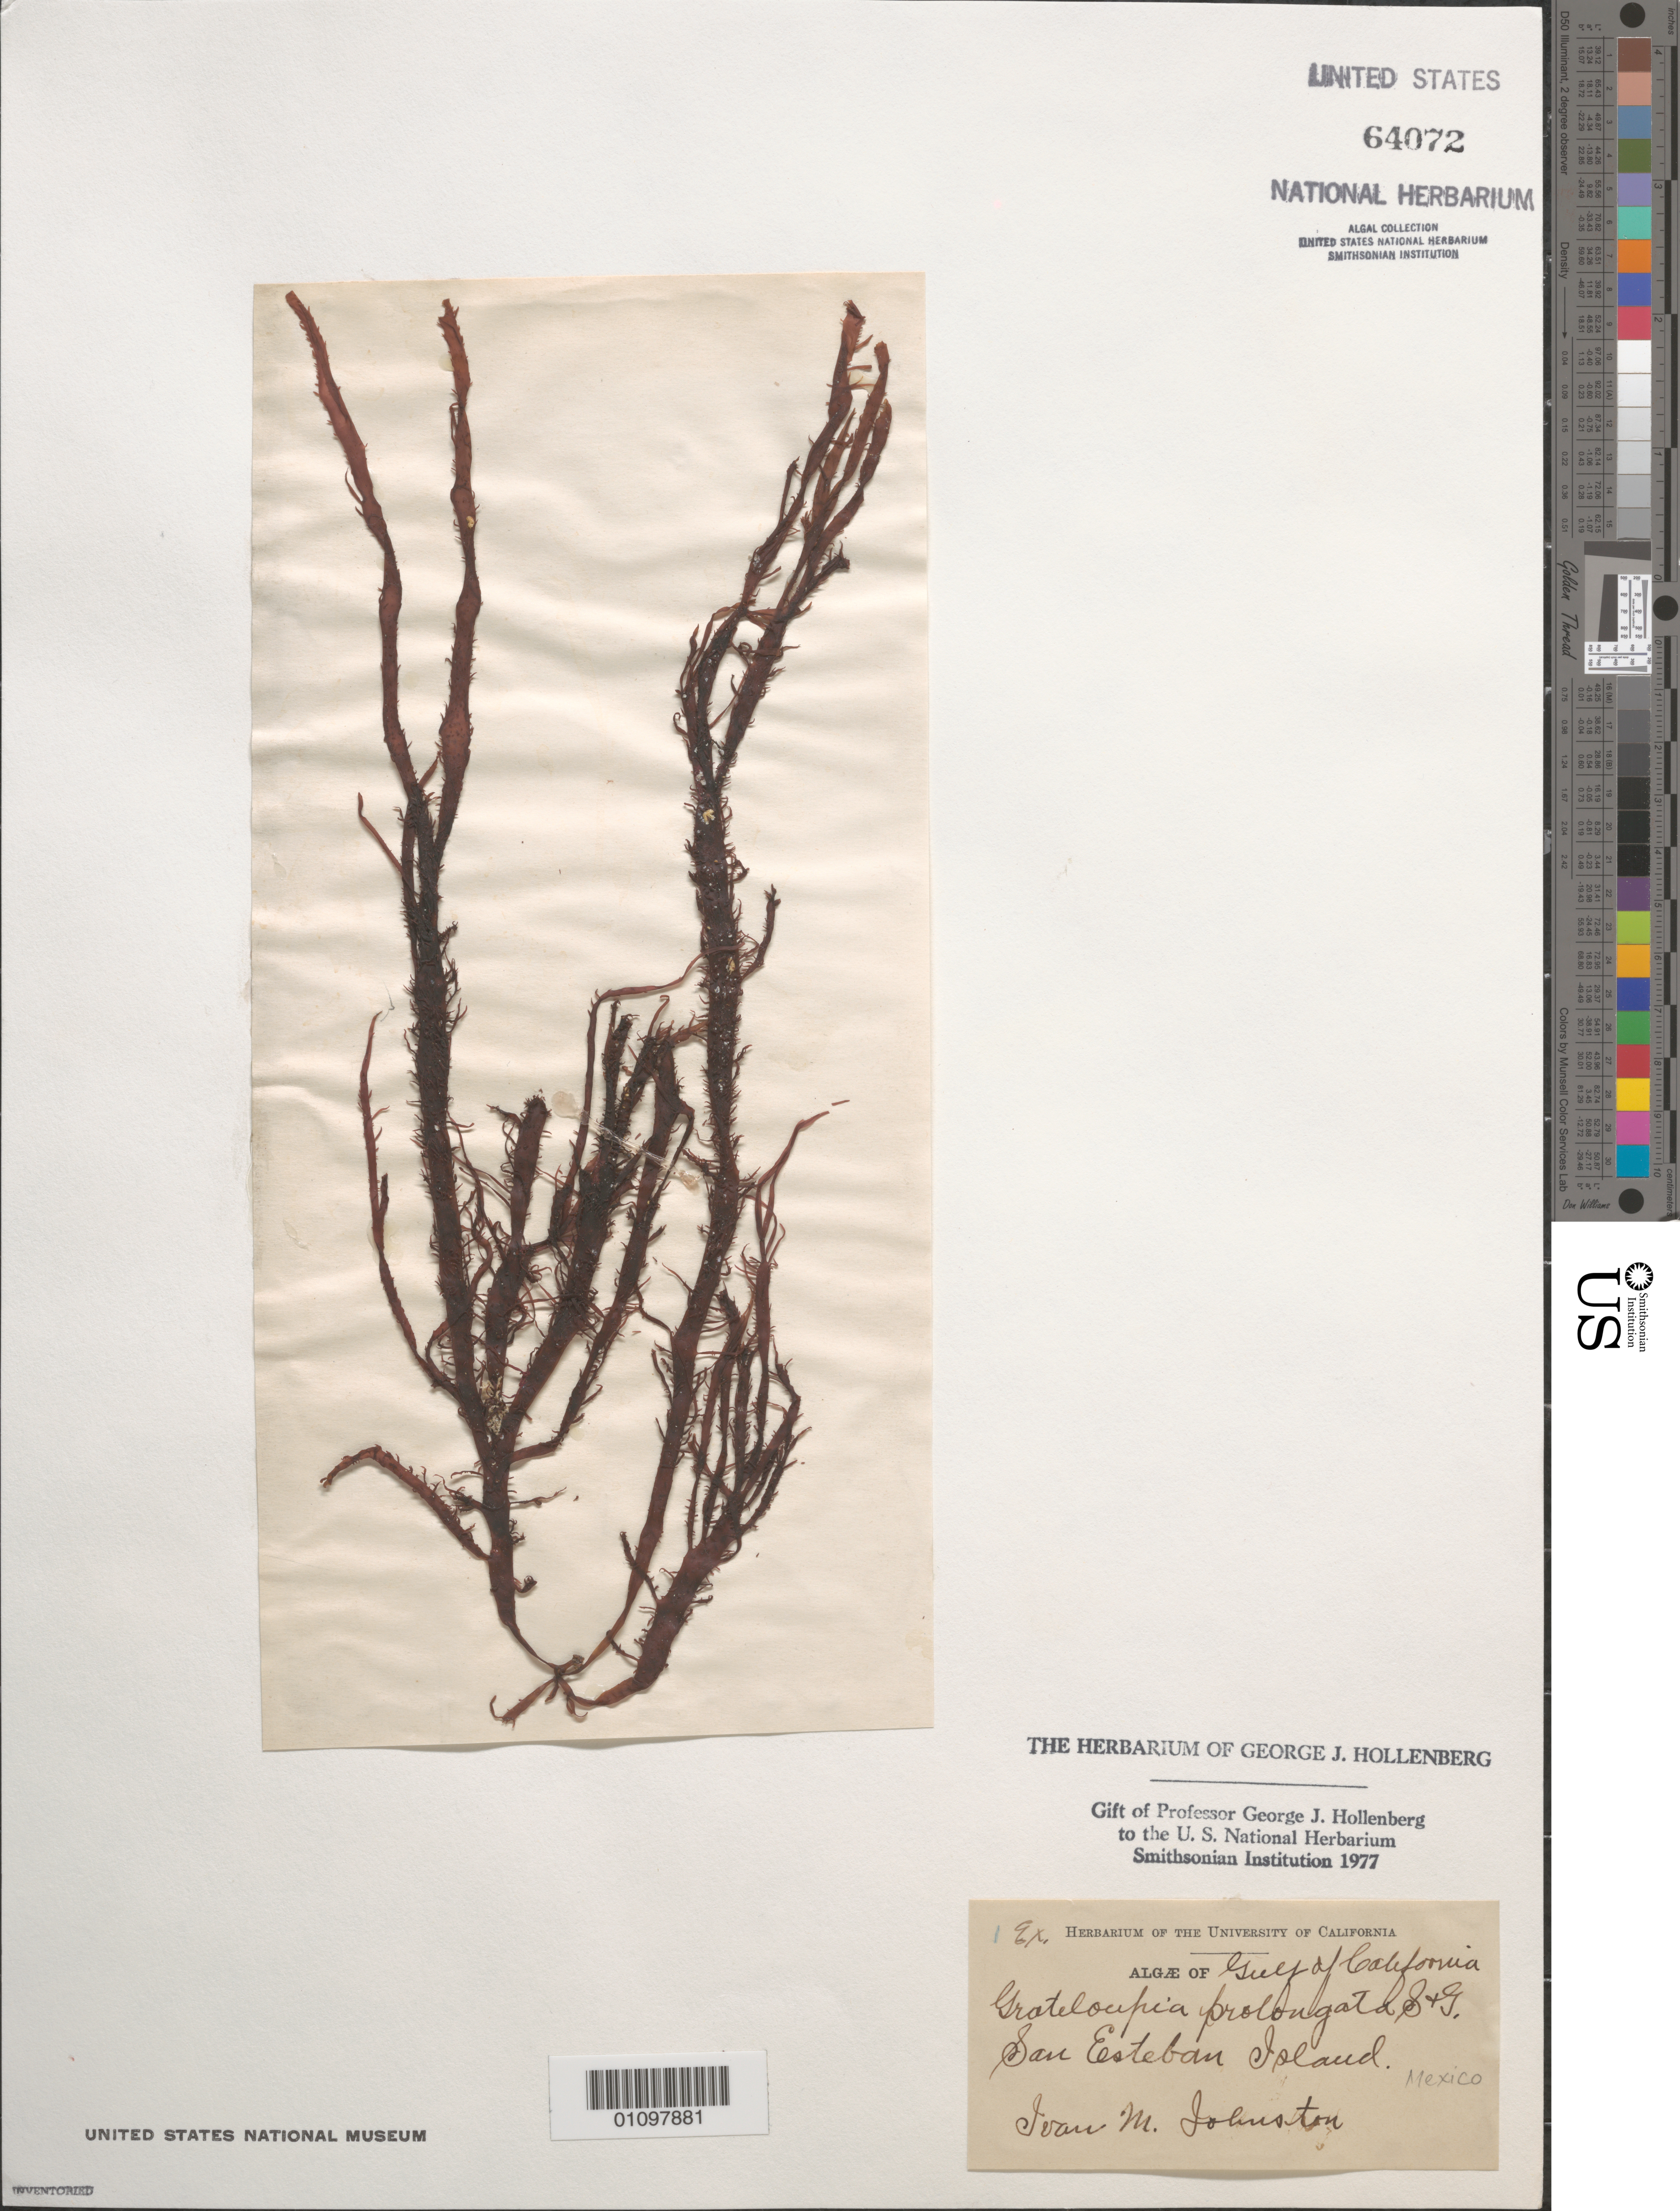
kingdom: Plantae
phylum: Rhodophyta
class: Florideophyceae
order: Halymeniales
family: Halymeniaceae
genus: Grateloupia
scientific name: Grateloupia prolongata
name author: J. Agardh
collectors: I.M. Johnston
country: Mexico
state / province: Baja California Norte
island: Isla San Esteban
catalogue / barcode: US 64072